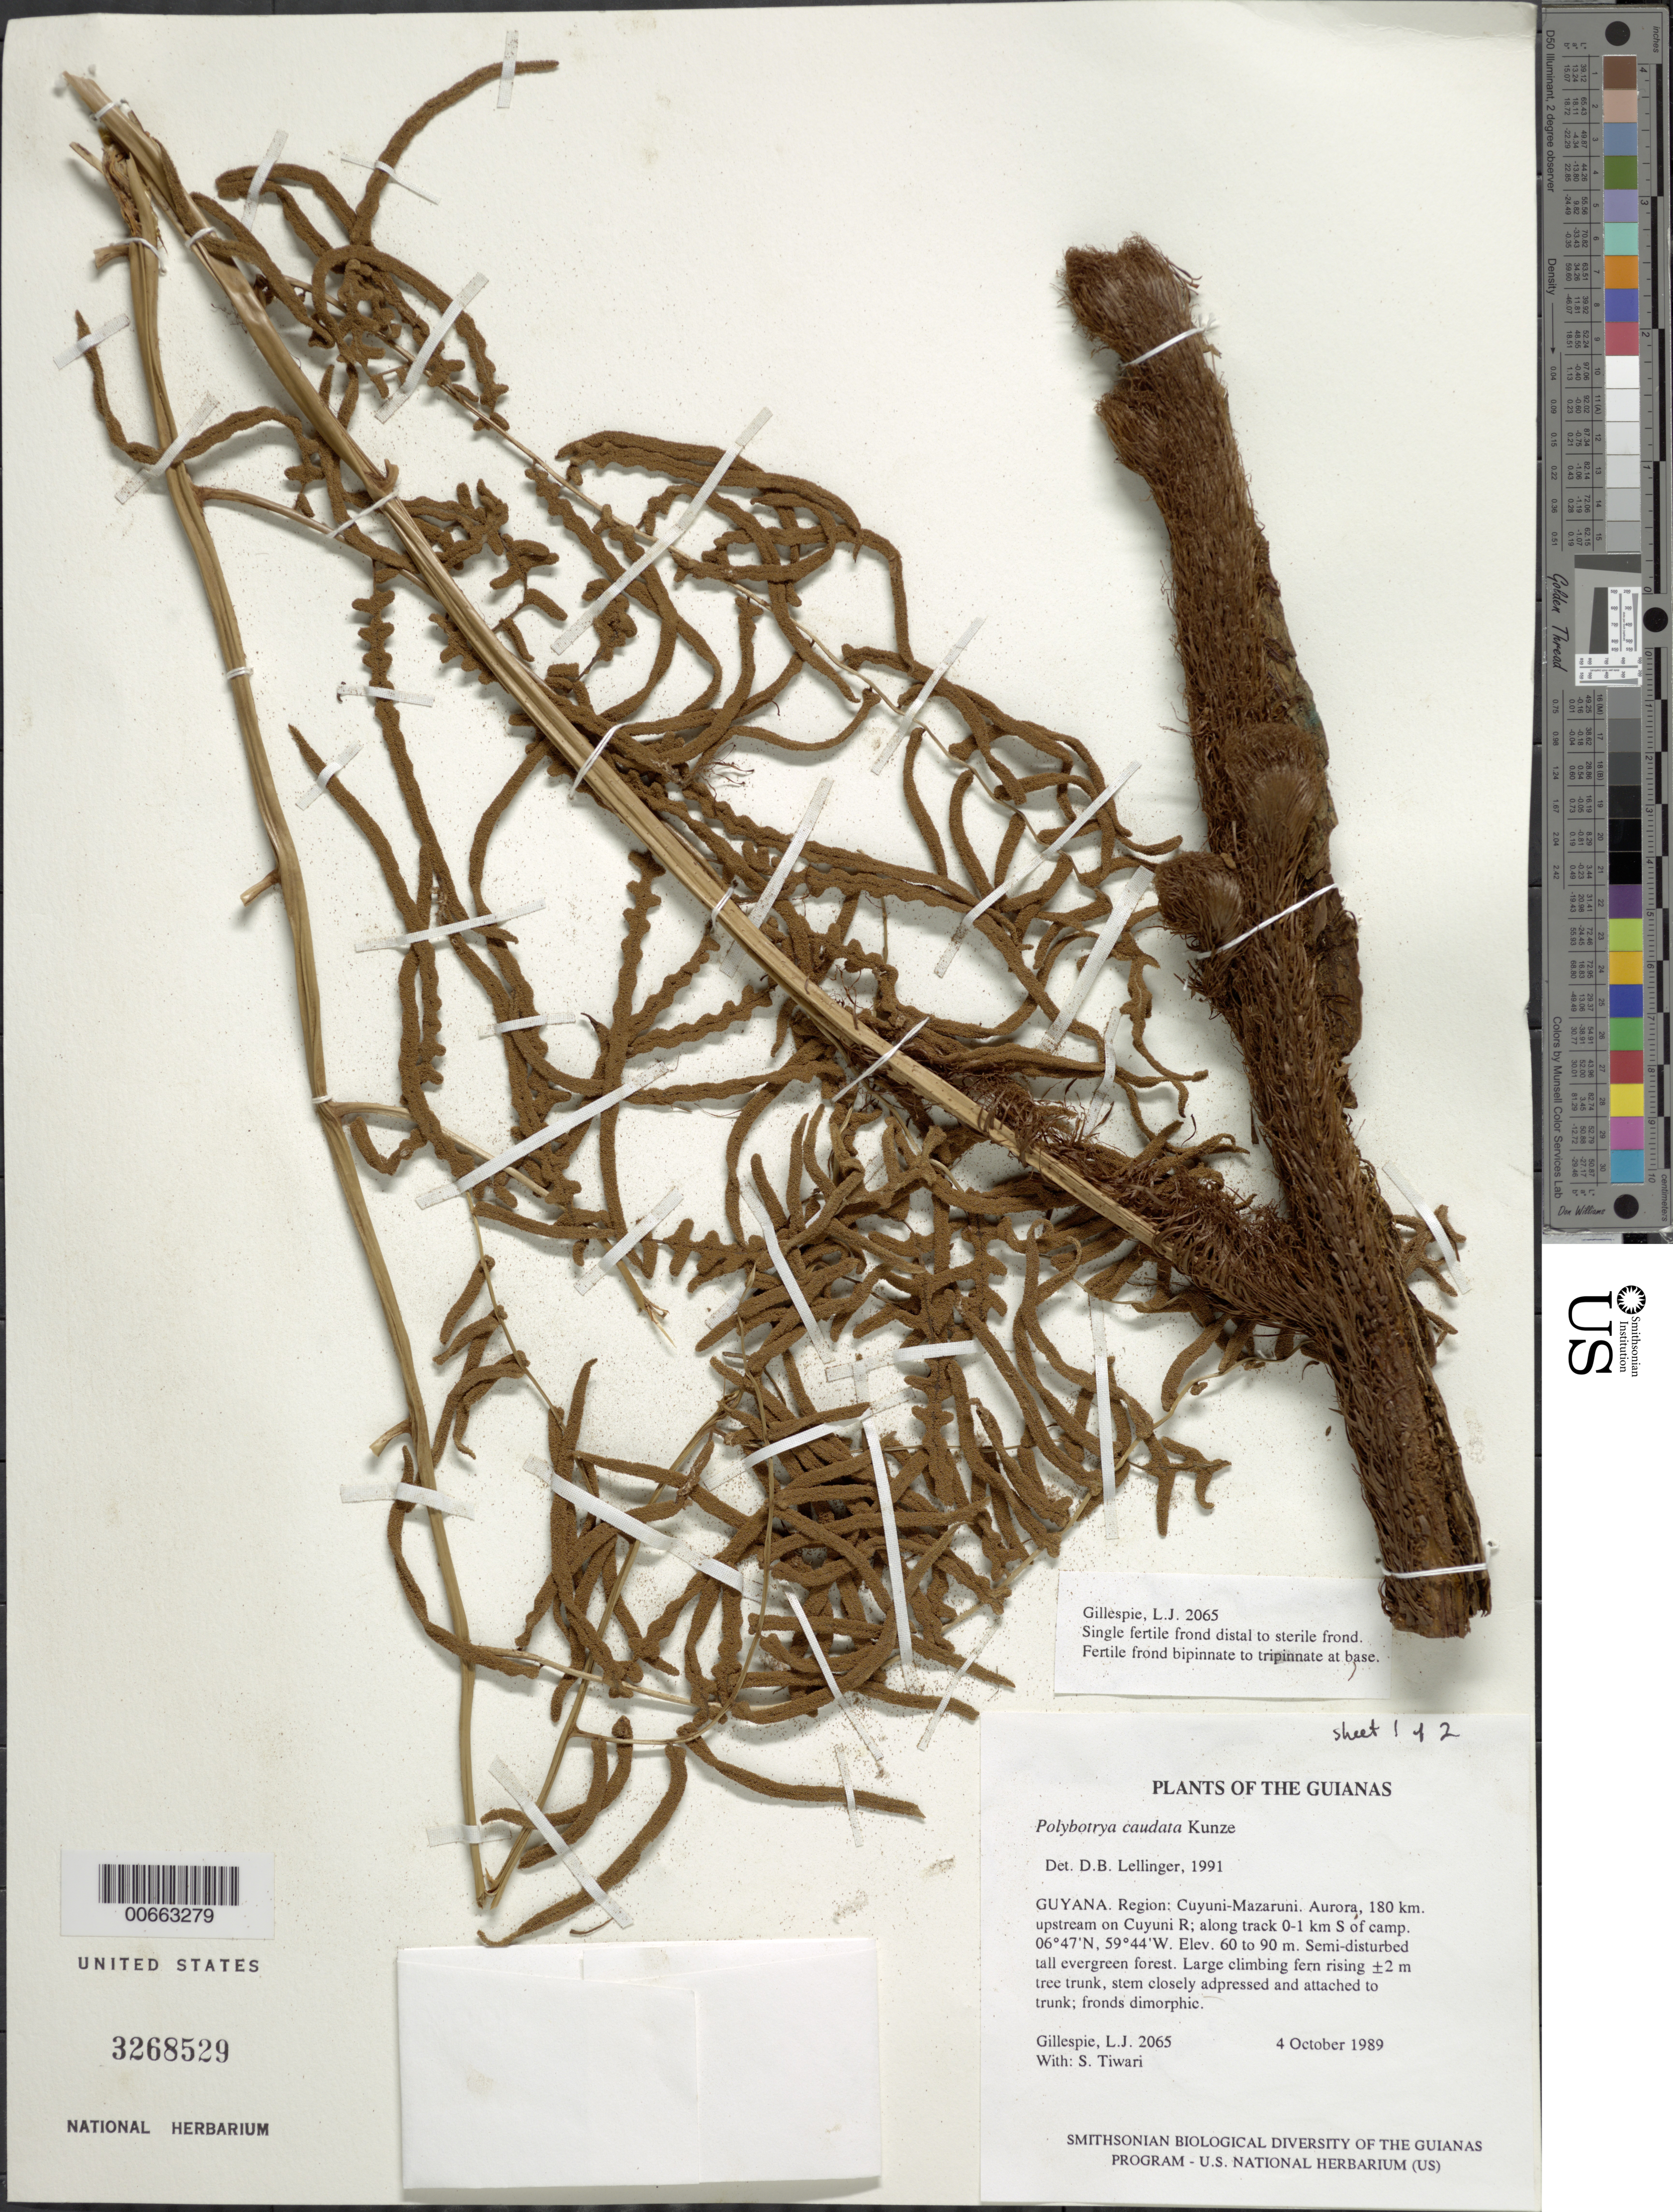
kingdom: Plantae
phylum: Tracheophyta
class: Polypodiopsida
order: Polypodiales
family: Dryopteridaceae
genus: Polybotrya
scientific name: Polybotrya caudata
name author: Kunze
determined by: Lellinger, David B., (BOT), Smithsonian Institution - National Museum of Natural History (UNITED STATES)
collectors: L. J. Gillespie & S. Tiwari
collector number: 2065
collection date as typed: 4 October 1989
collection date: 1989-10-04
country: Guyana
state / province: Cuyuni-Mazaruni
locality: Aurora, 180 km. upstream on Cuyuni R; along track 0-1 km S of camp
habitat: Semi-disturbed tall evergreen forest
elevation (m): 60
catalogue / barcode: US 3268529